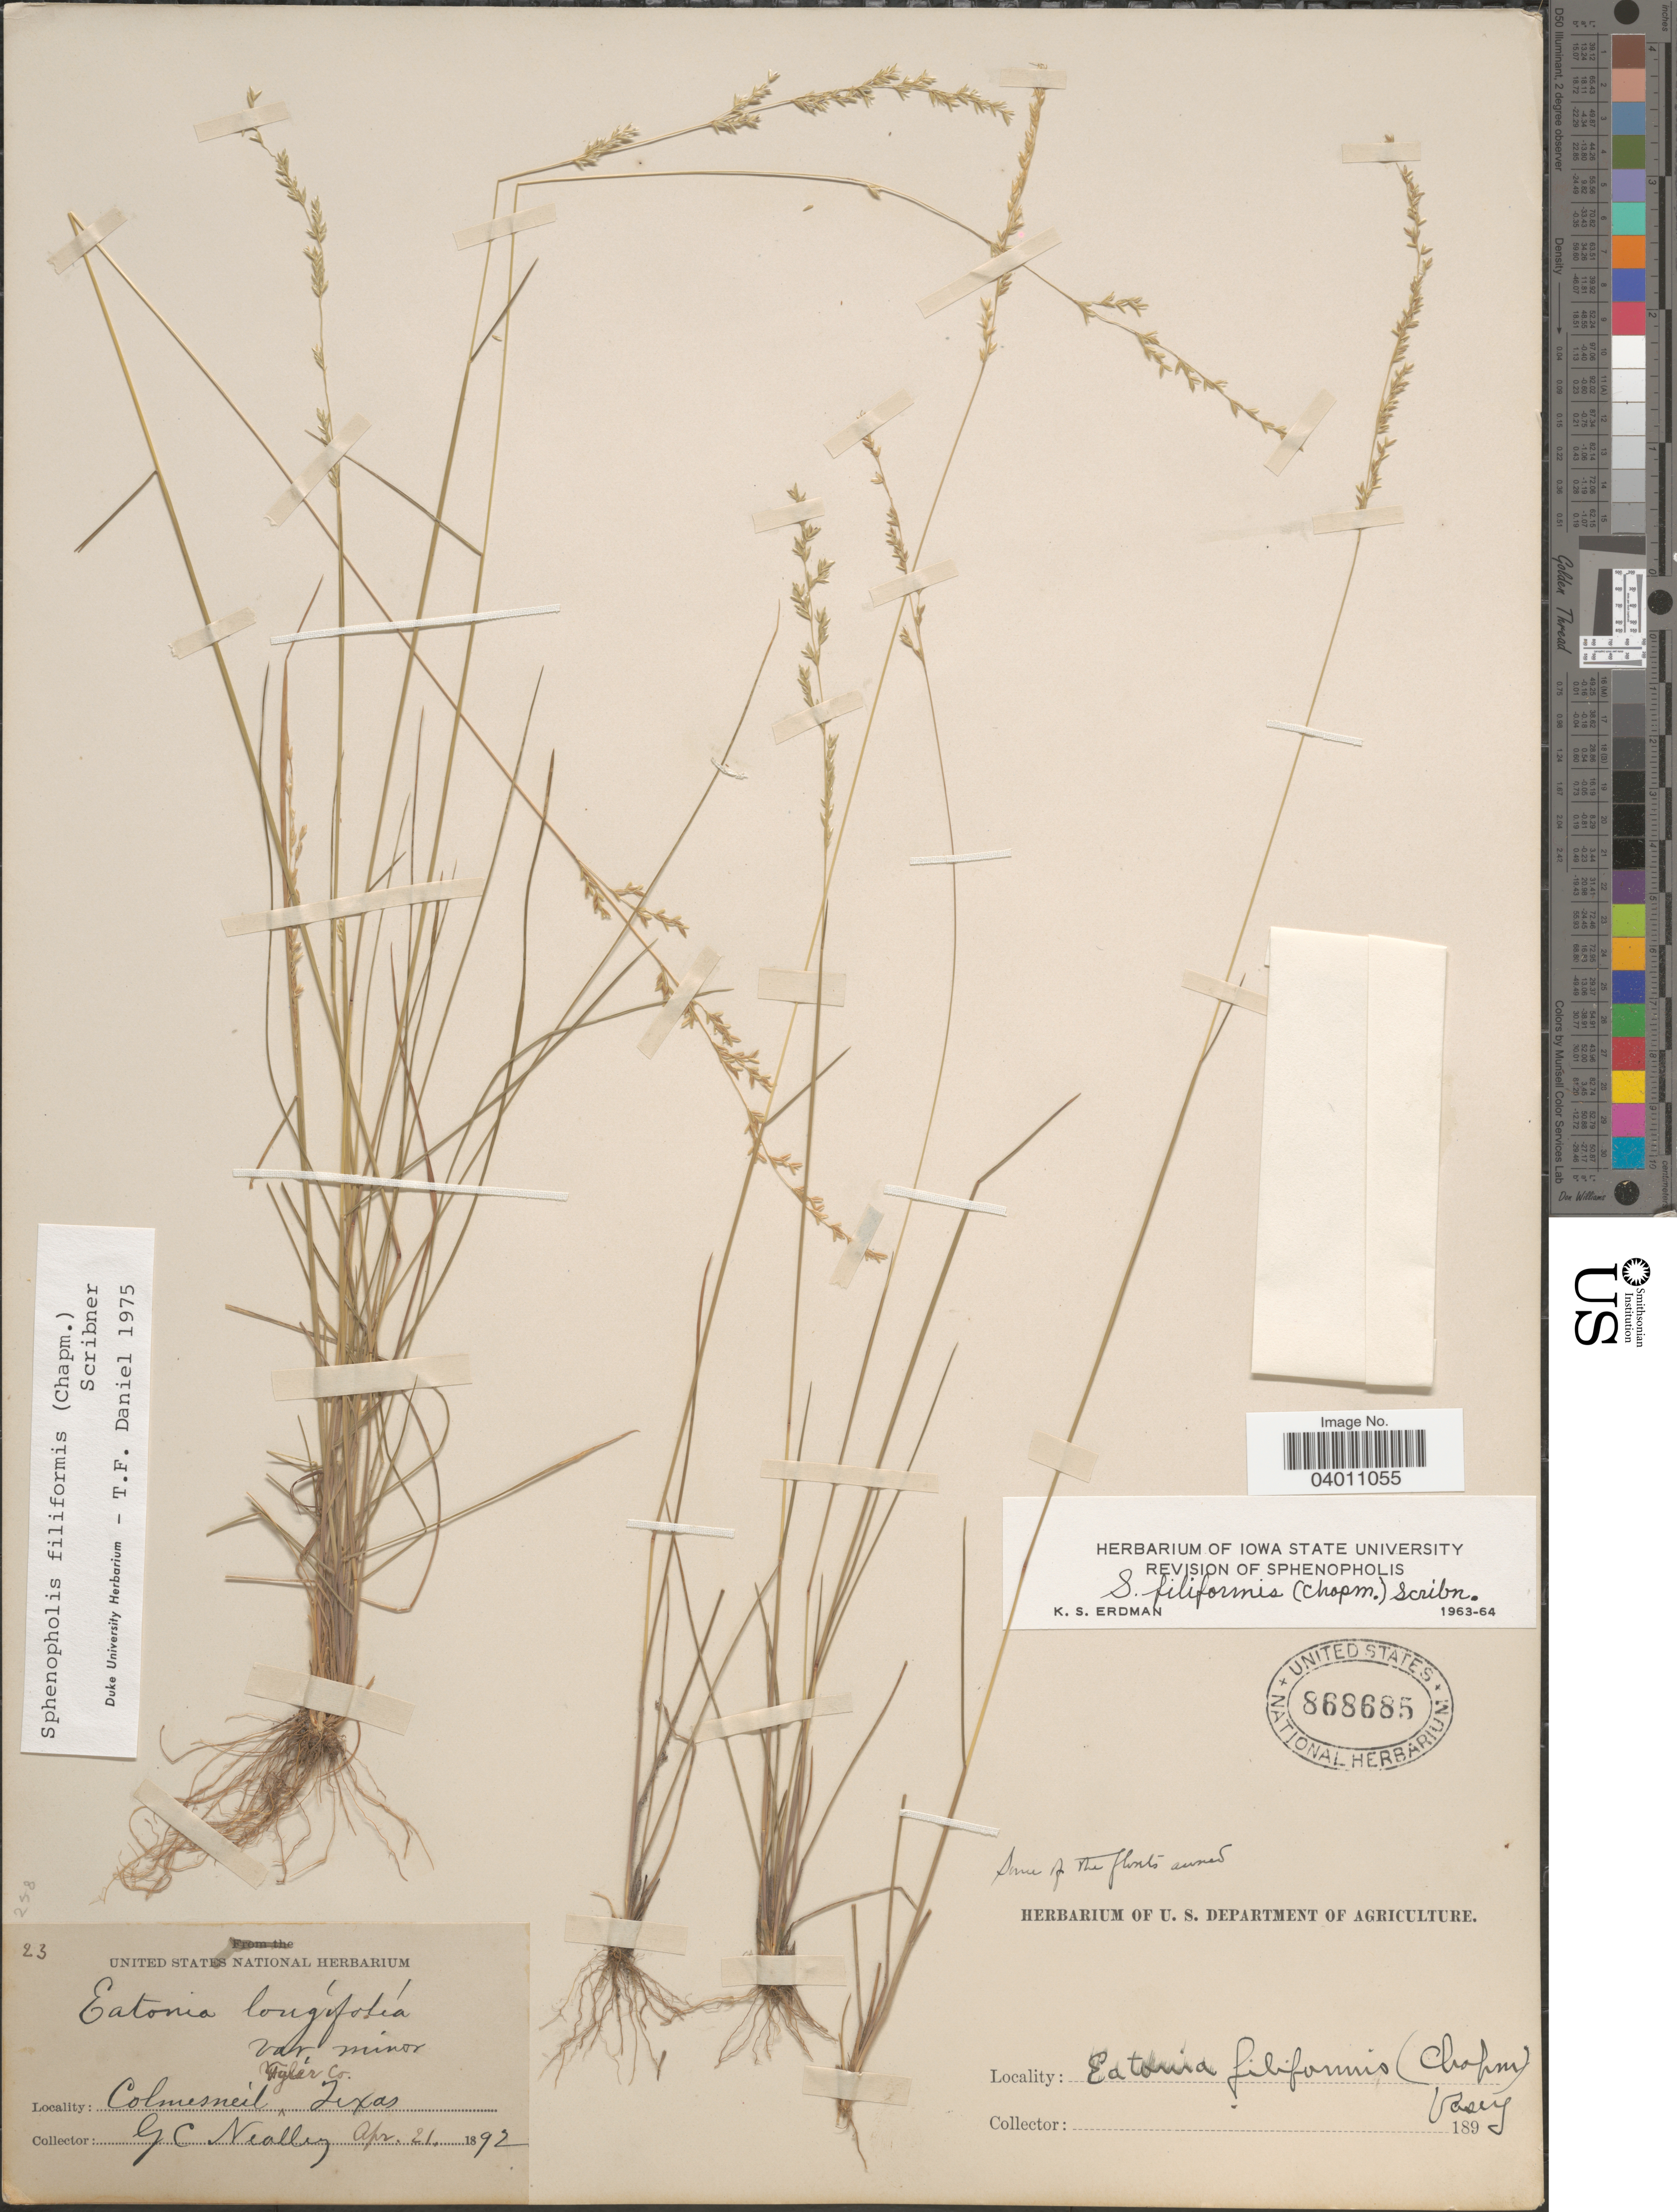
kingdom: Plantae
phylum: Tracheophyta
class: Liliopsida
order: Poales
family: Poaceae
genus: Sphenopholis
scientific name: Sphenopholis filiformis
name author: (Chapm.) Scribn.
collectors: G. Neally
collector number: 23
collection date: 1892-04-21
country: United States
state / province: Texas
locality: Tyler Co. Colmesneil.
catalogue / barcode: US 868685